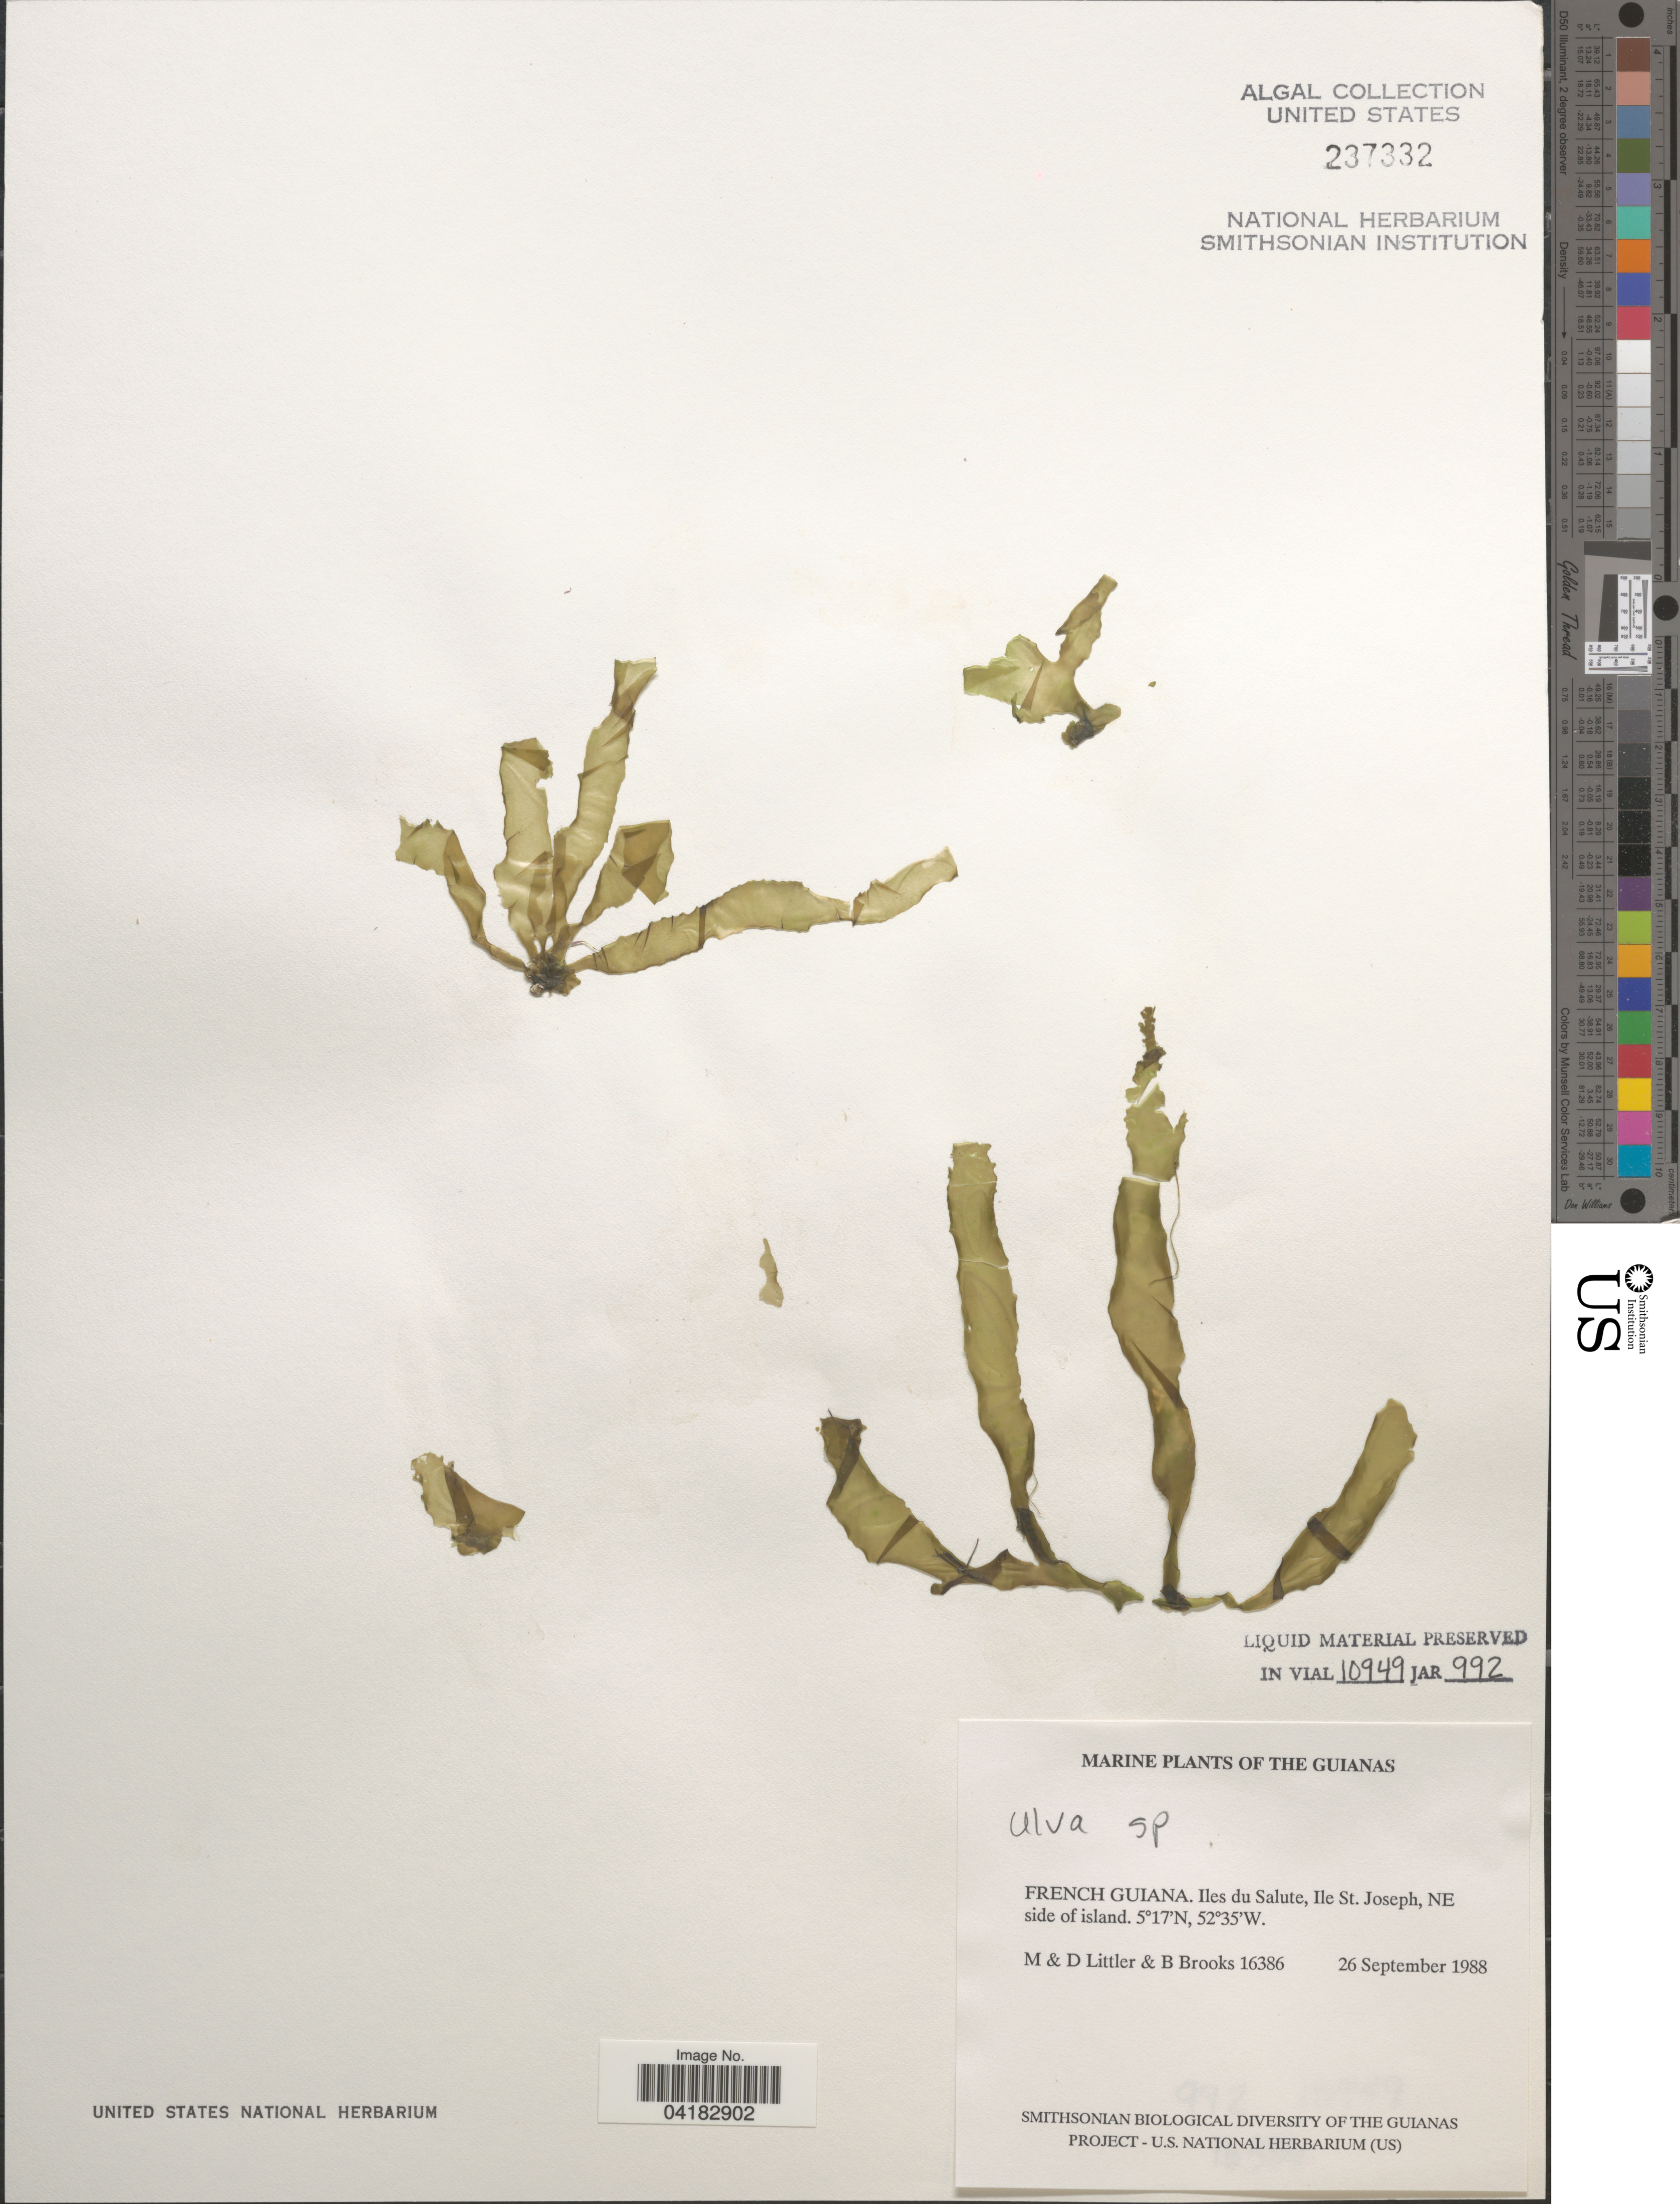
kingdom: Plantae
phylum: Chlorophyta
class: Ulvophyceae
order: Ulvales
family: Ulvaceae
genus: Ulva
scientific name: Ulva sp.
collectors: M. Littler, D. S. Littler & B. Brooks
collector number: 16386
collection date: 1988-09-26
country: French Guiana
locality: Guianas. Iles du Salute, Ile St. Joseph, NE side of island.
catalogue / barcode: US 237332